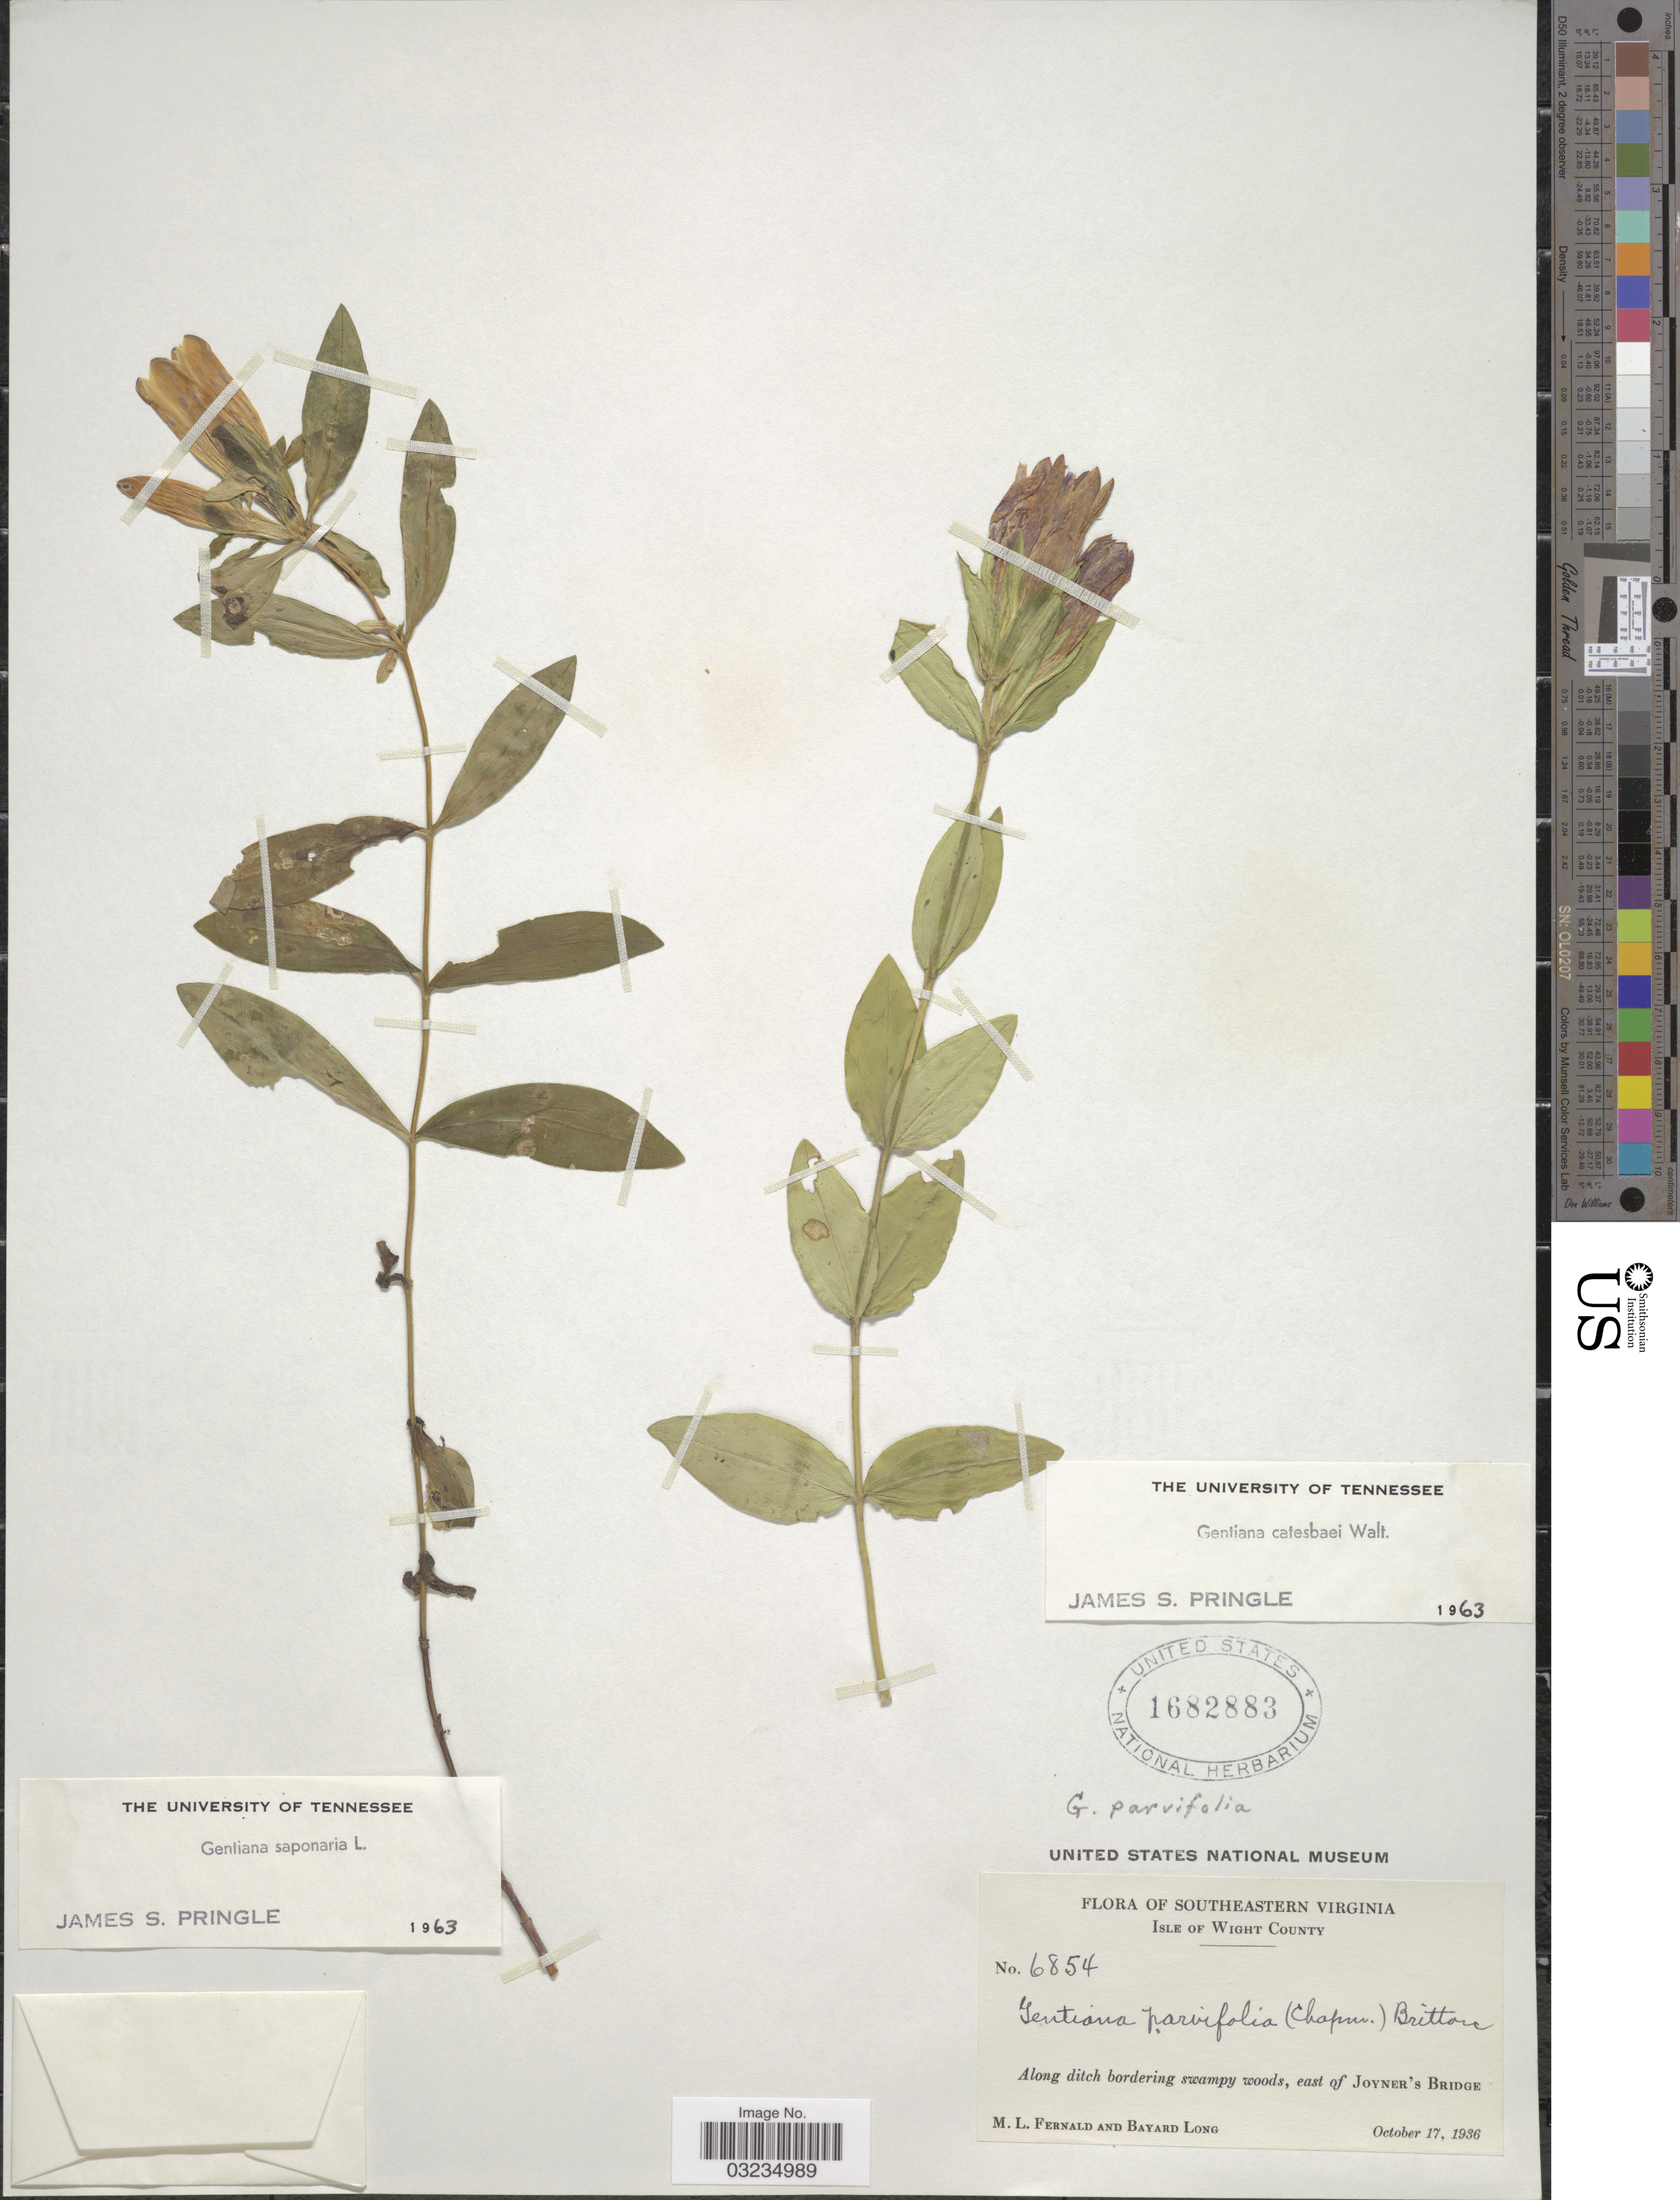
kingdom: Plantae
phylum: Tracheophyta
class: Magnoliopsida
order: Gentianales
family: Gentianaceae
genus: Gentiana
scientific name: Gentiana saponaria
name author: L.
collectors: M. L. Fernald & B. Long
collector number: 6854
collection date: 1936-10-17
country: United States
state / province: Virginia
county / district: Isle of Wight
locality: Southeastern Virginia. Isle of Wight County. Along ditch bordering swampy woods, east of Joyner's Bridge.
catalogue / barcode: US 1682883